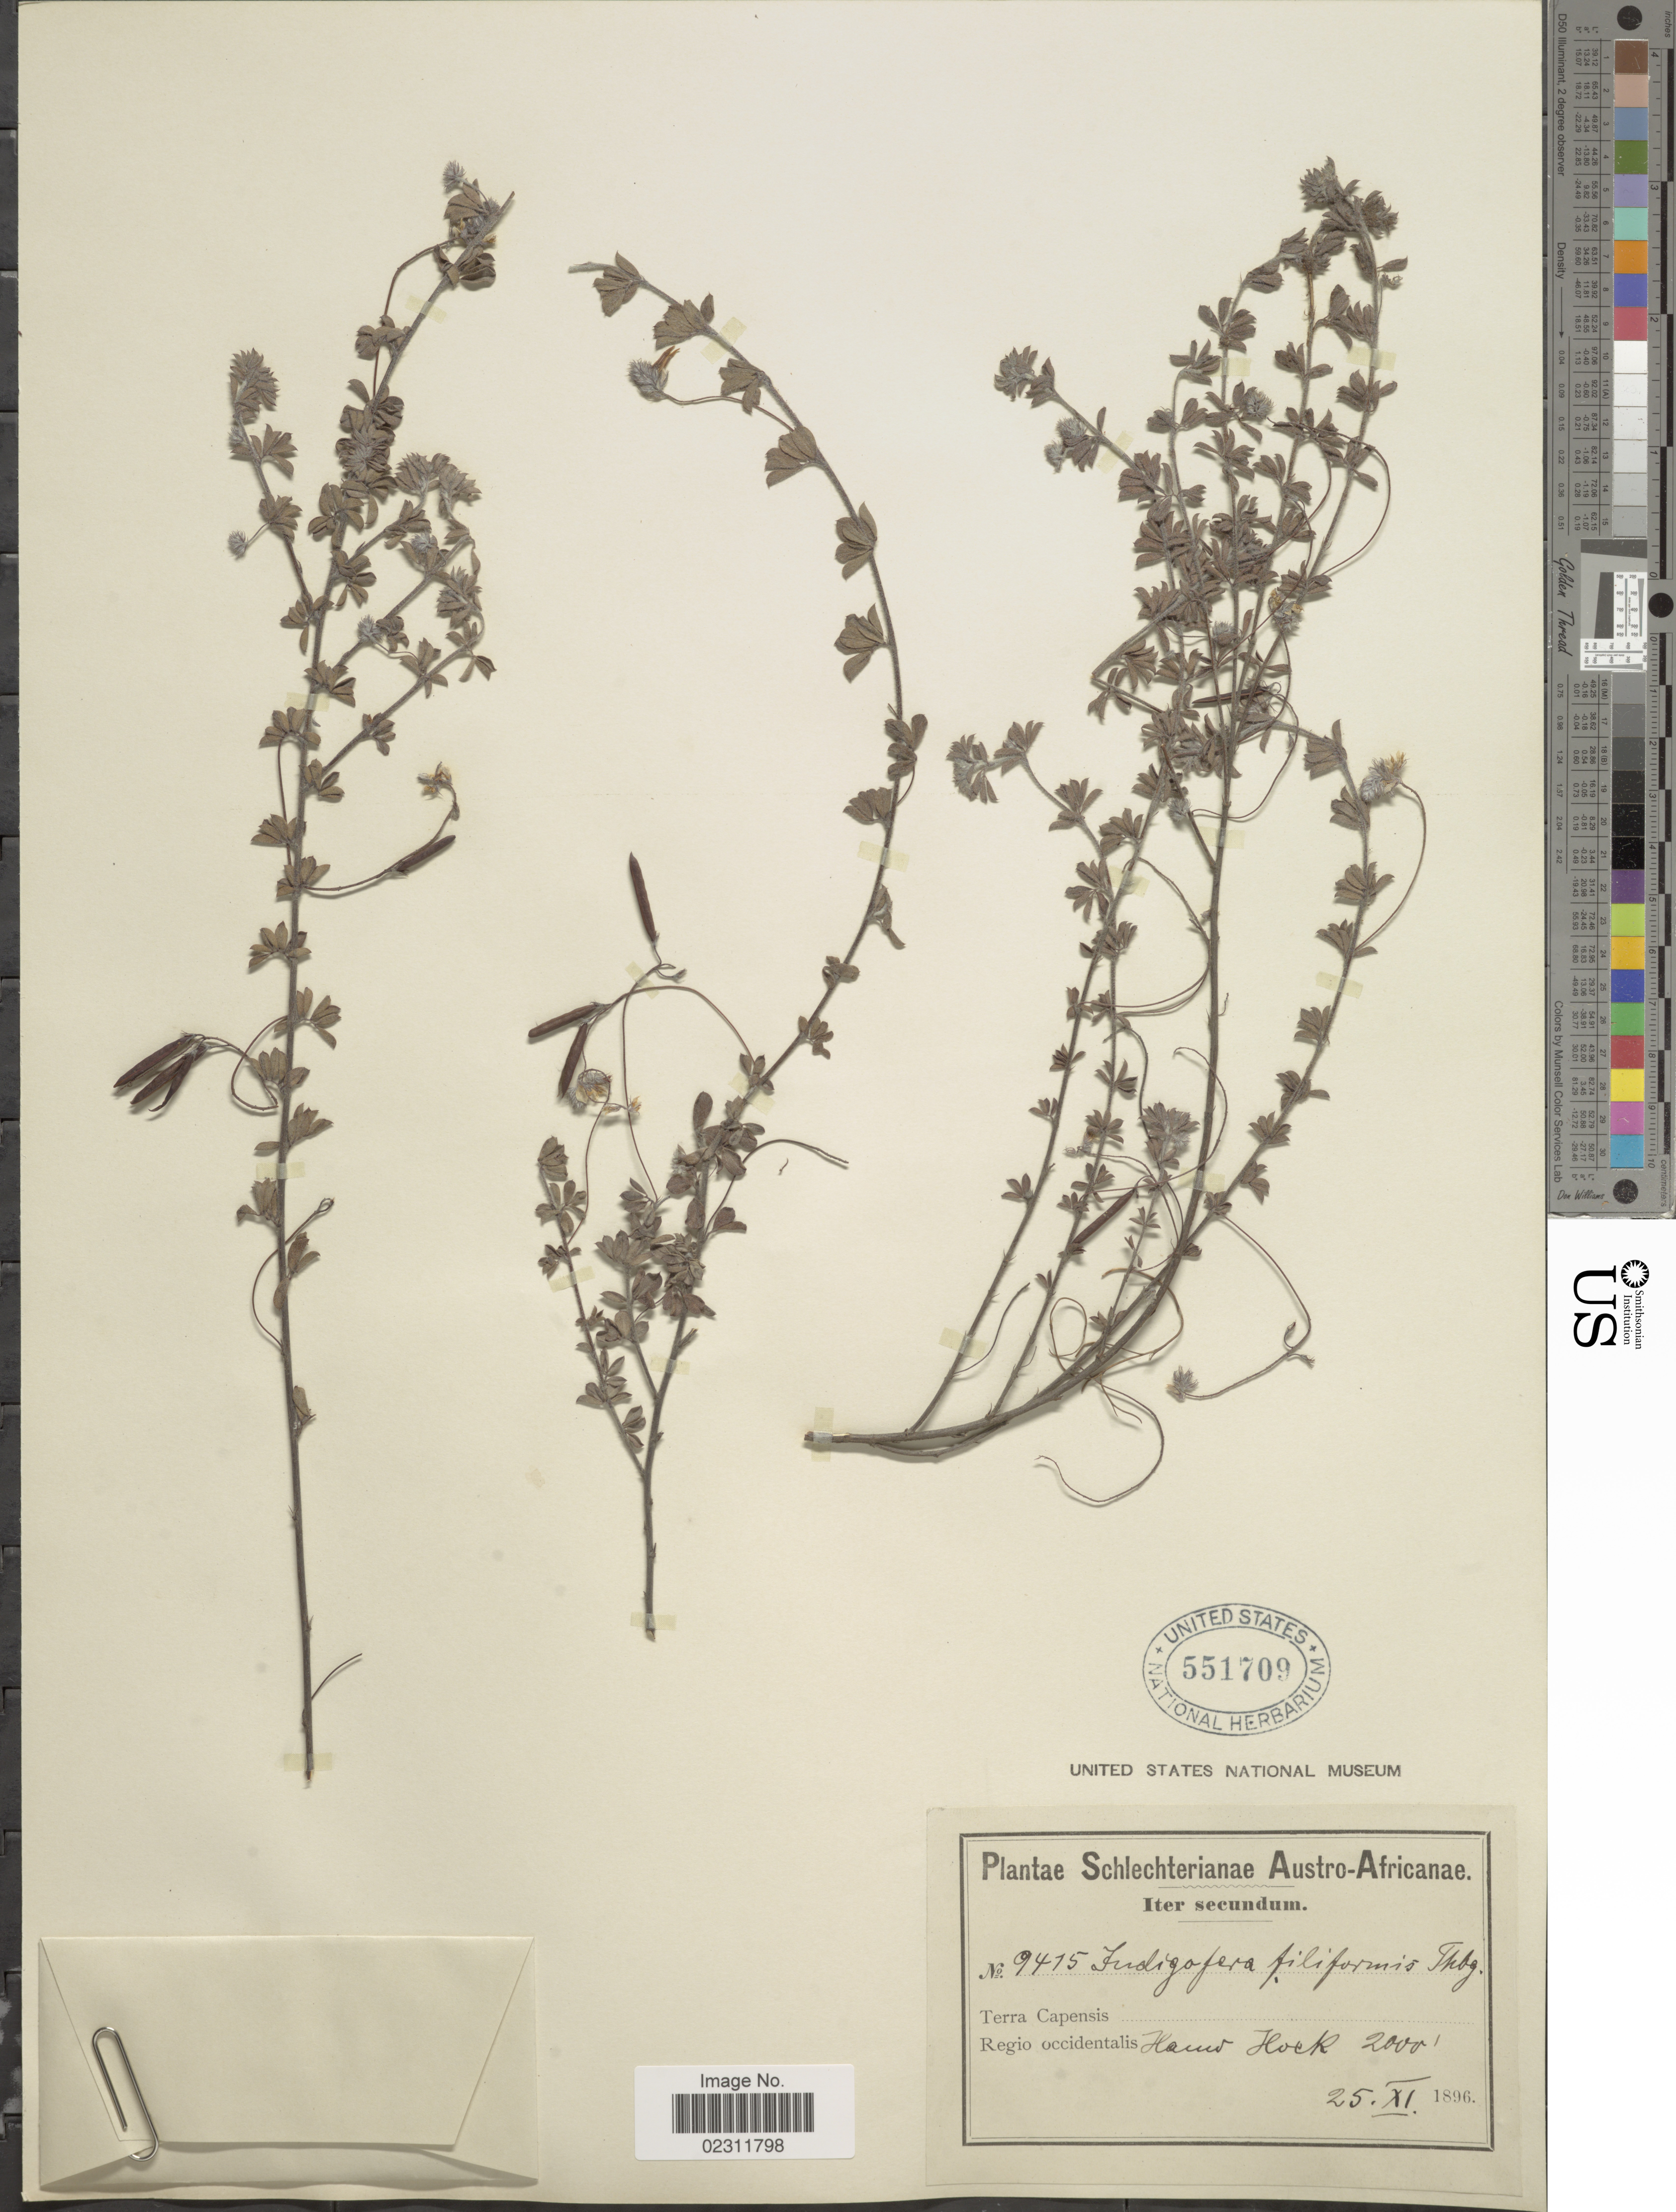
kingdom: Plantae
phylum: Tracheophyta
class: Magnoliopsida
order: Fabales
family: Fabaceae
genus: Indigofera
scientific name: Indigofera filiformis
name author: L. f.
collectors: Schlechter, --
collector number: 9415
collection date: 1896-11-25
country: South Africa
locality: Austro-Africanae, Houw Hoek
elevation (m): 610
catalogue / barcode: US 551709